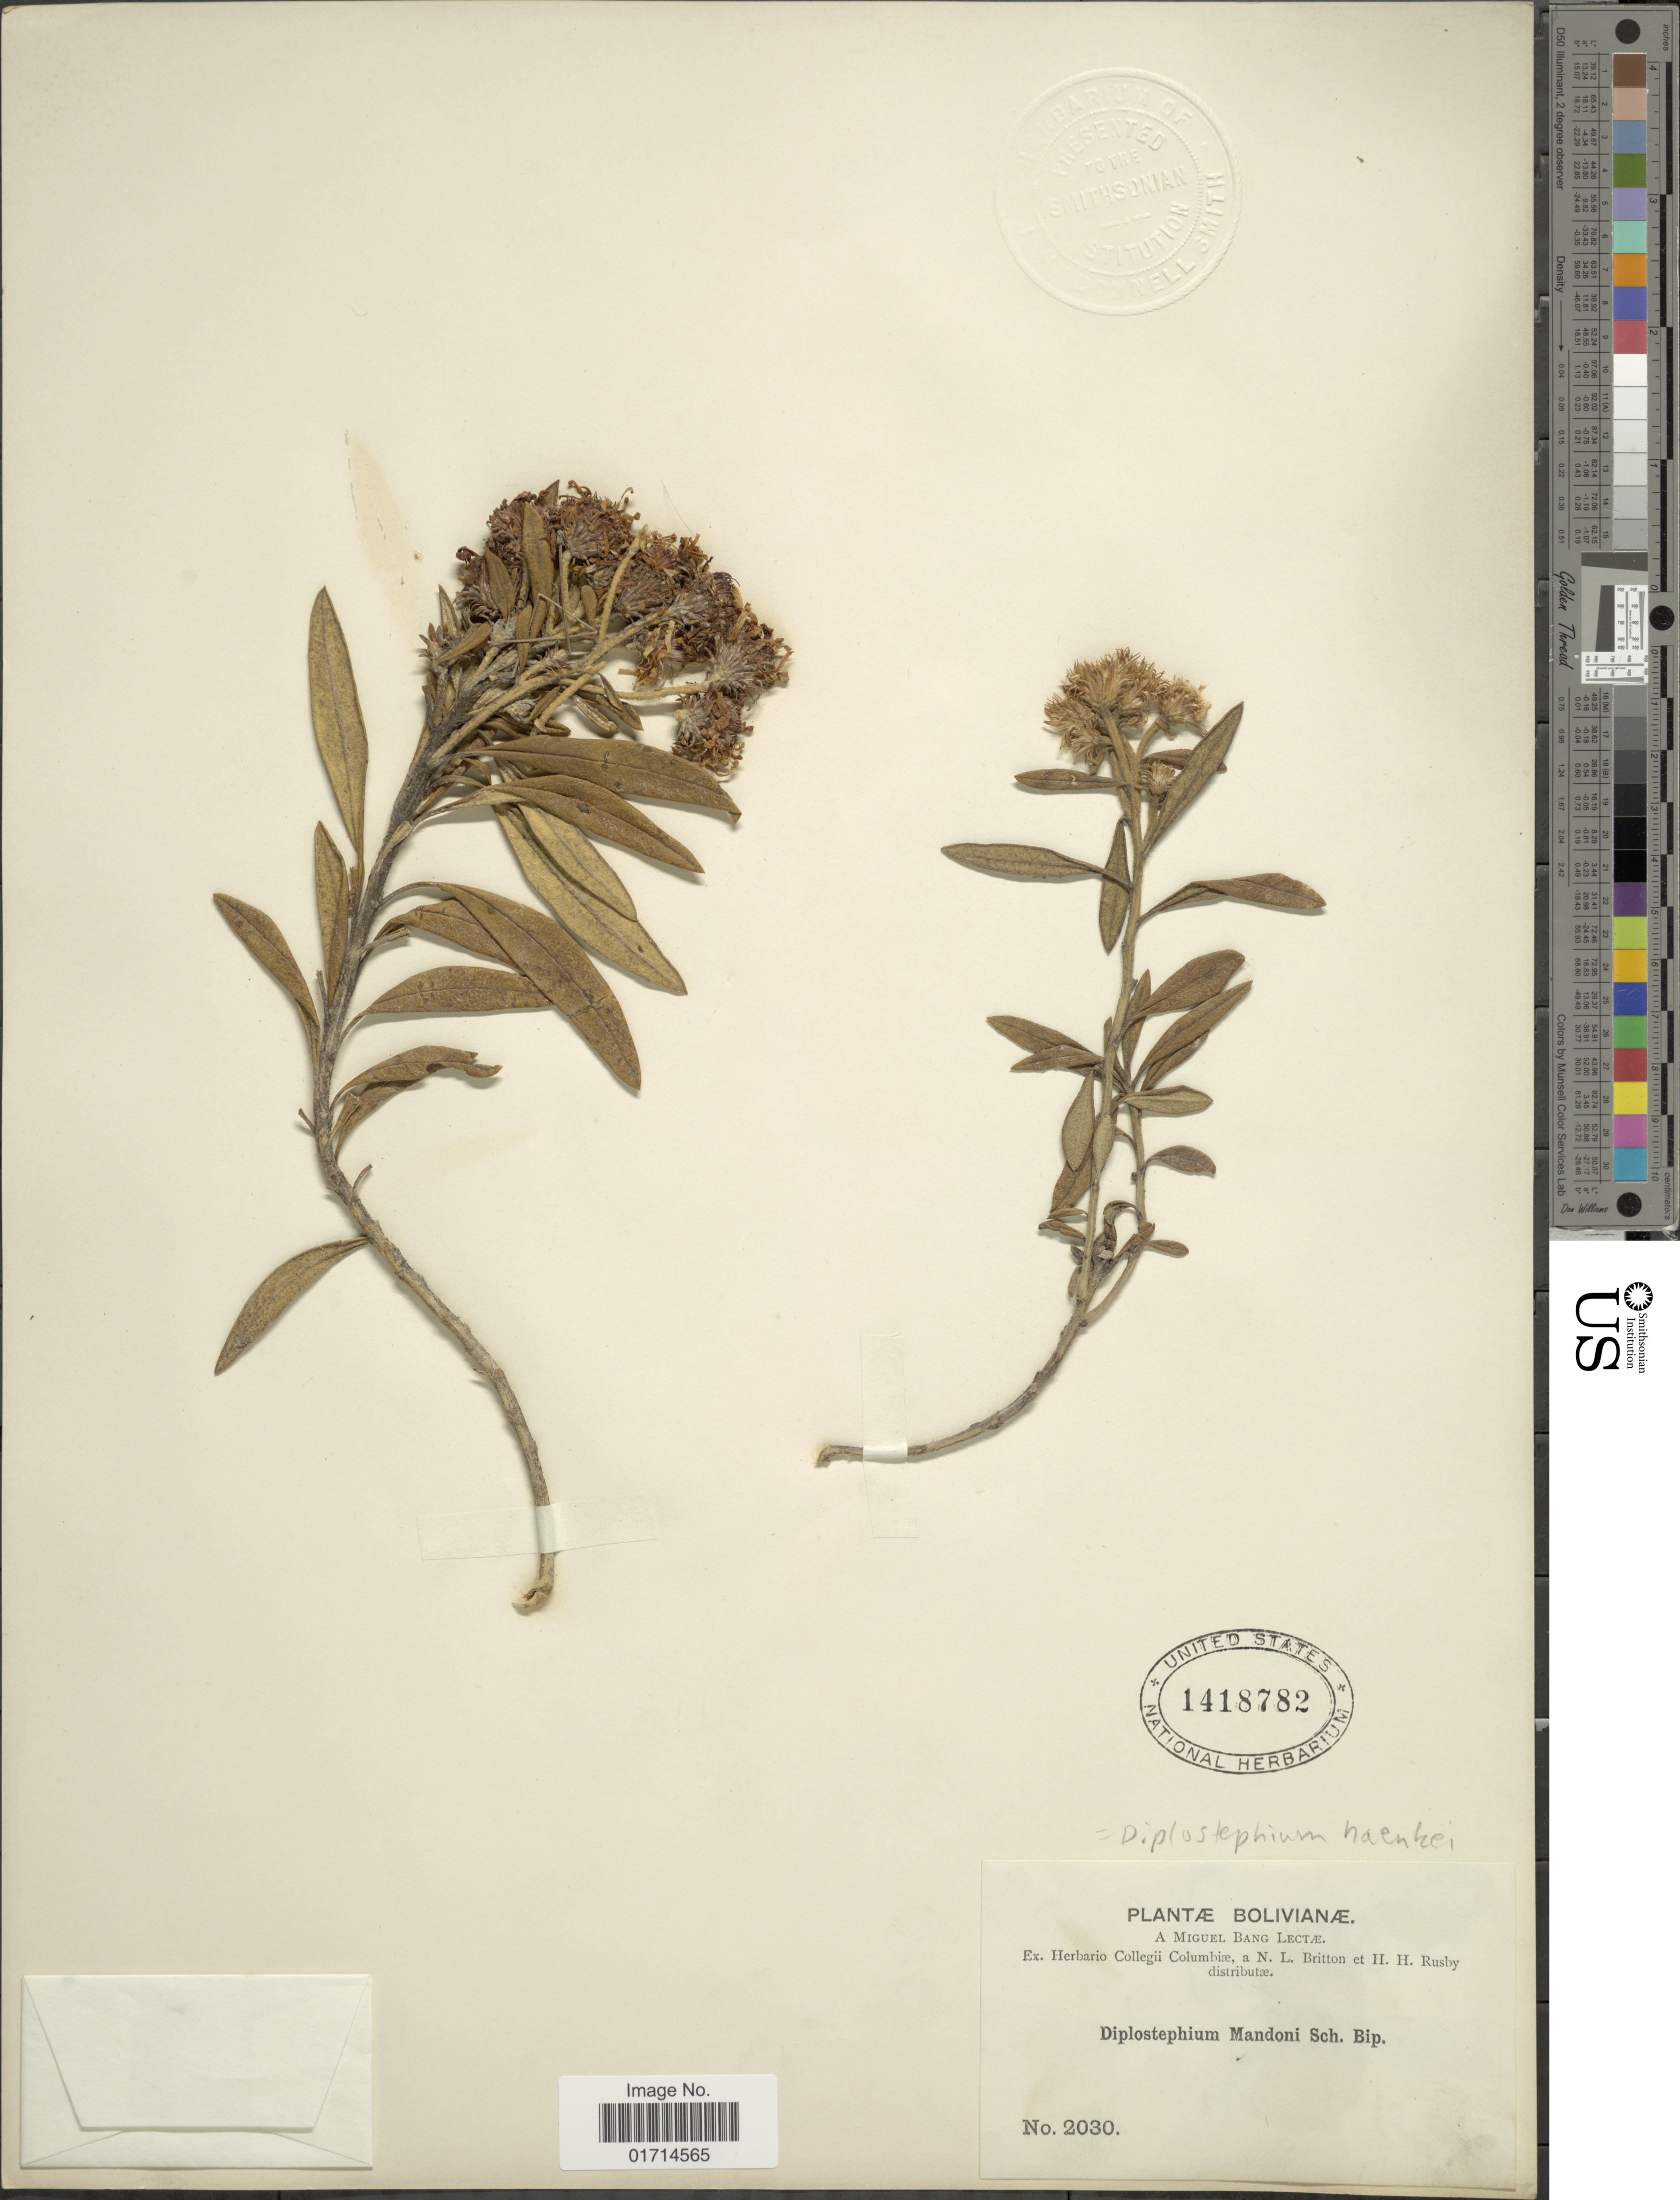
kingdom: Plantae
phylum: Tracheophyta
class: Magnoliopsida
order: Asterales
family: Asteraceae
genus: Diplostephium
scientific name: Diplostephium haenkei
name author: (DC.) Wedd.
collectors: M. Bang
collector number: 2030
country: Bolivia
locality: Bolivianae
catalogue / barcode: US 1418782